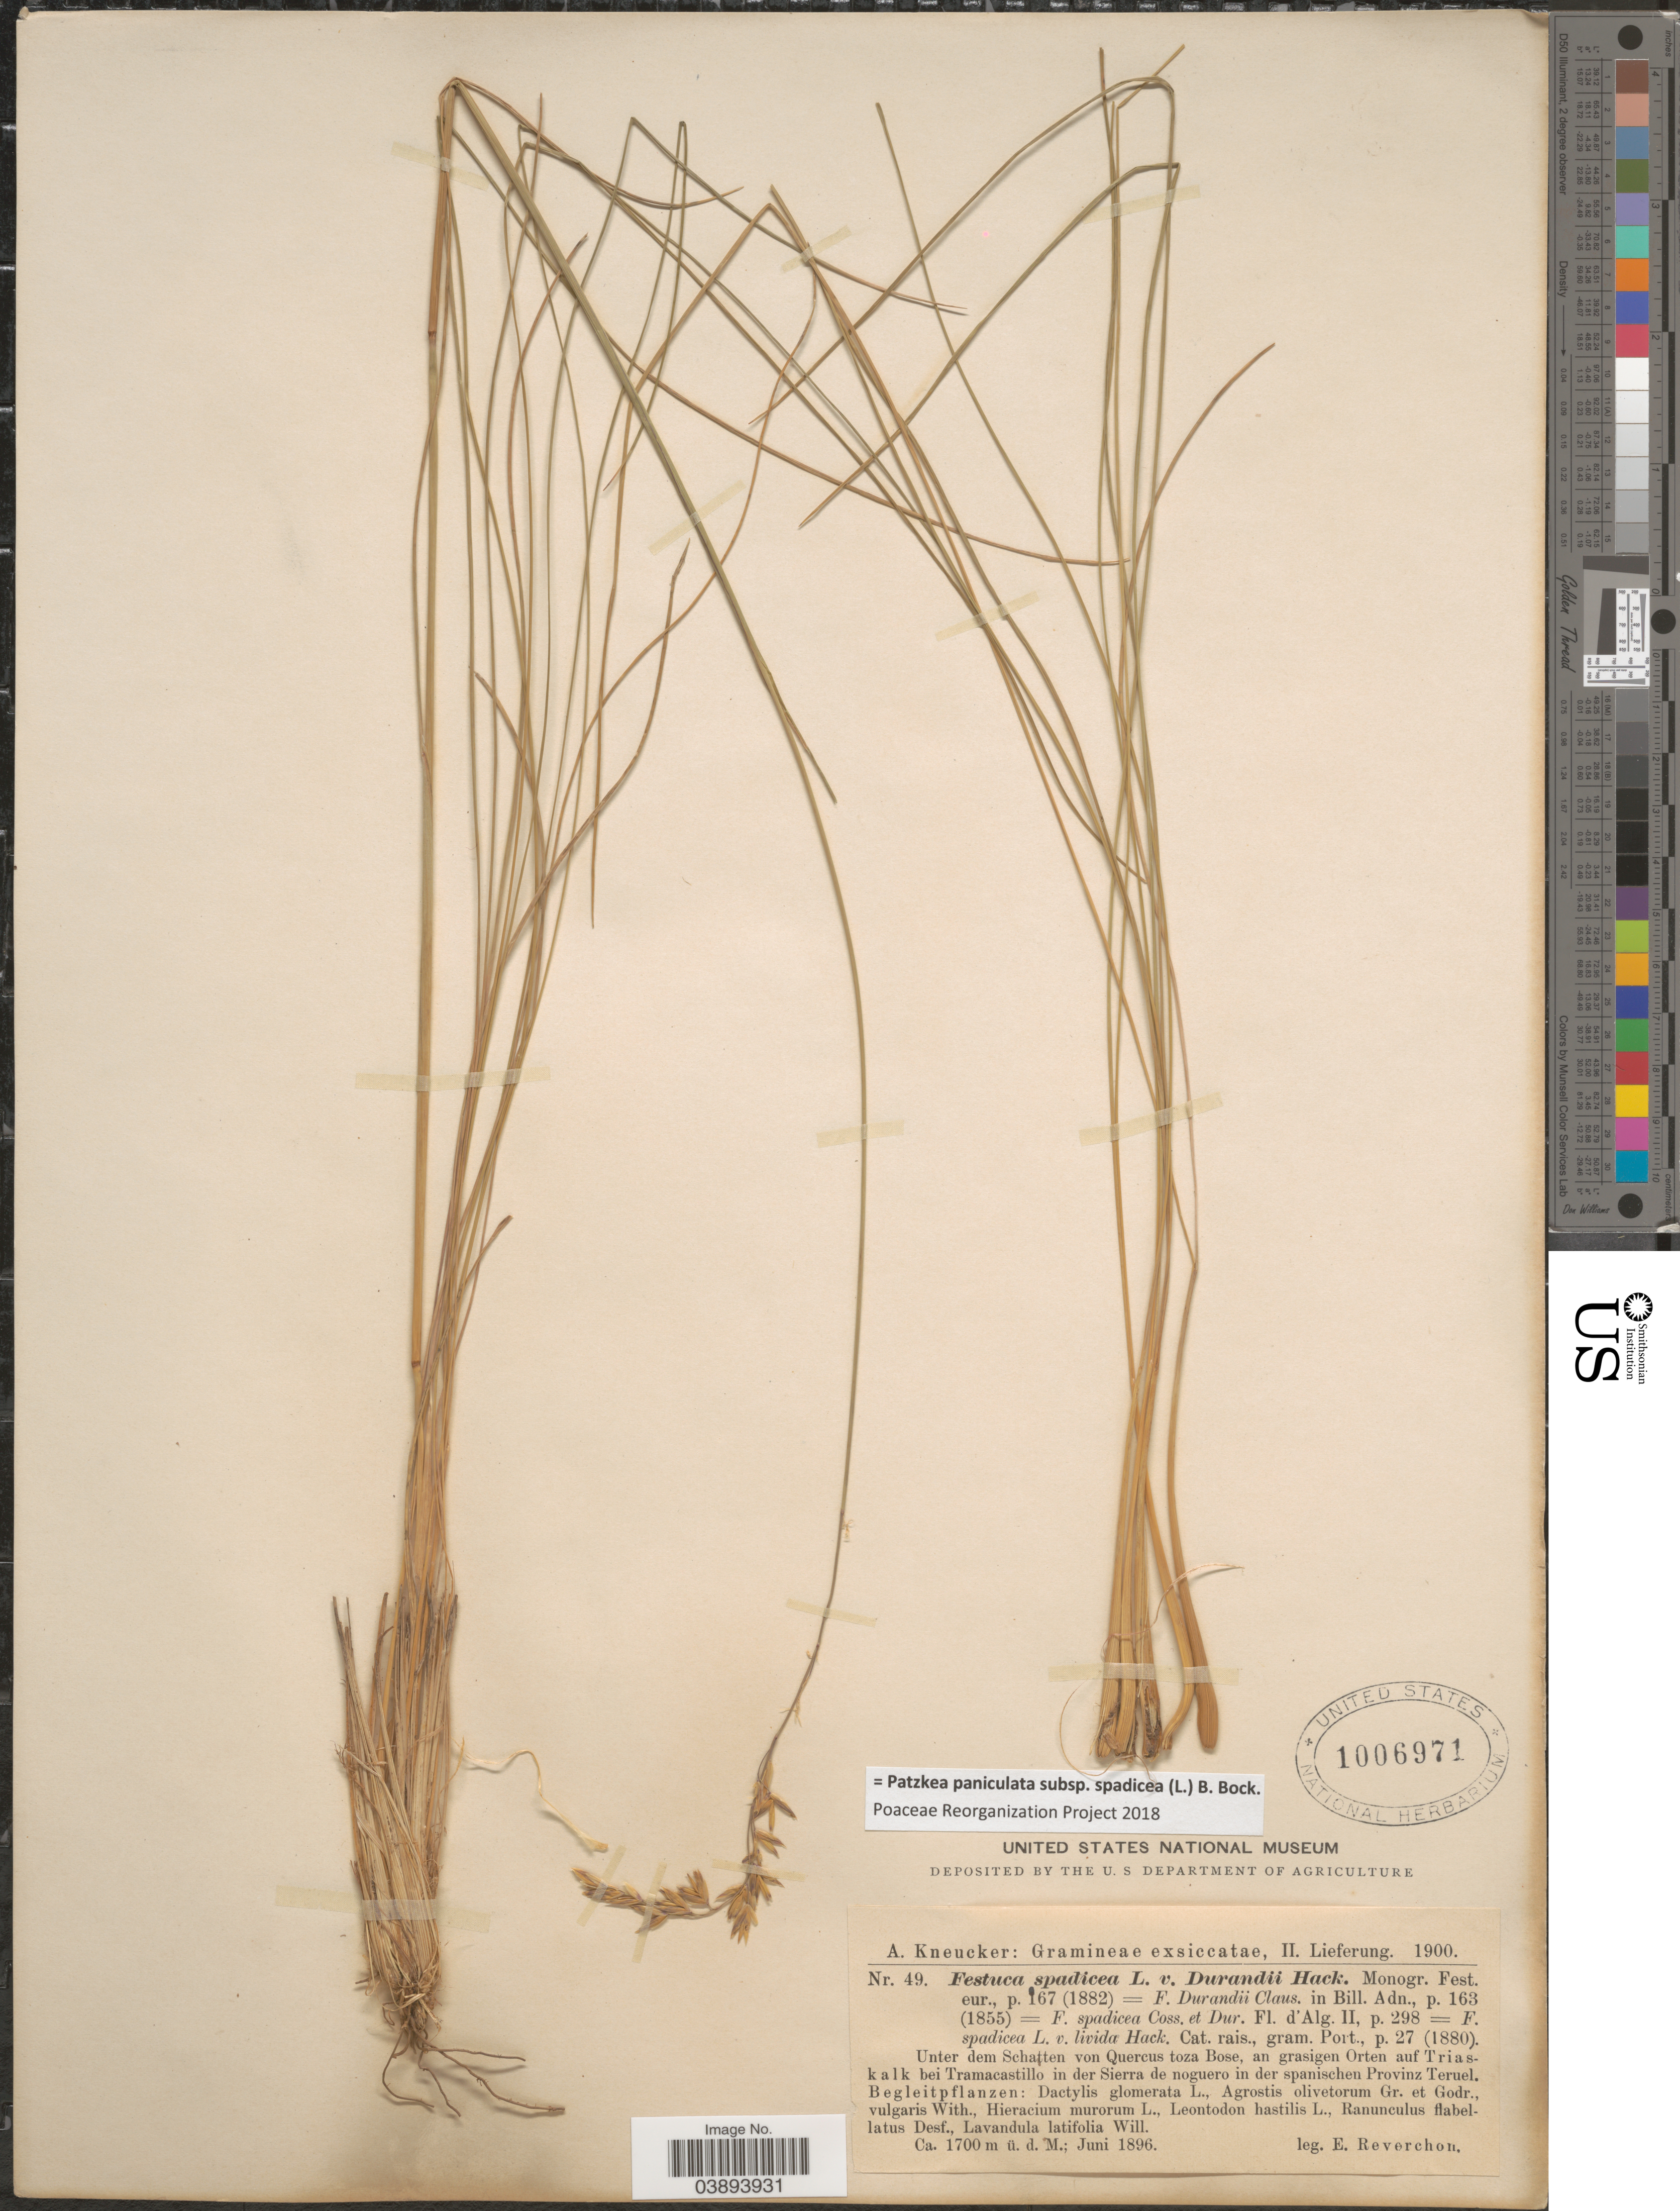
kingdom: Plantae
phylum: Tracheophyta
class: Liliopsida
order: Poales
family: Poaceae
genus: Patzkea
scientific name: Patzkea paniculata subsp. spadicea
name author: (L.) G. H. Loos & B. Bock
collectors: E. Reverchon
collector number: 49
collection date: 1896-06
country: Spain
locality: Unter dem Schatten von Quercus toza Bose, an grasigen Orten auf Triaskalk bei Tramacastillo in der Sierra de noguero in der spanischen Provinz Teruel.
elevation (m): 1700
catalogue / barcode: US 1006971